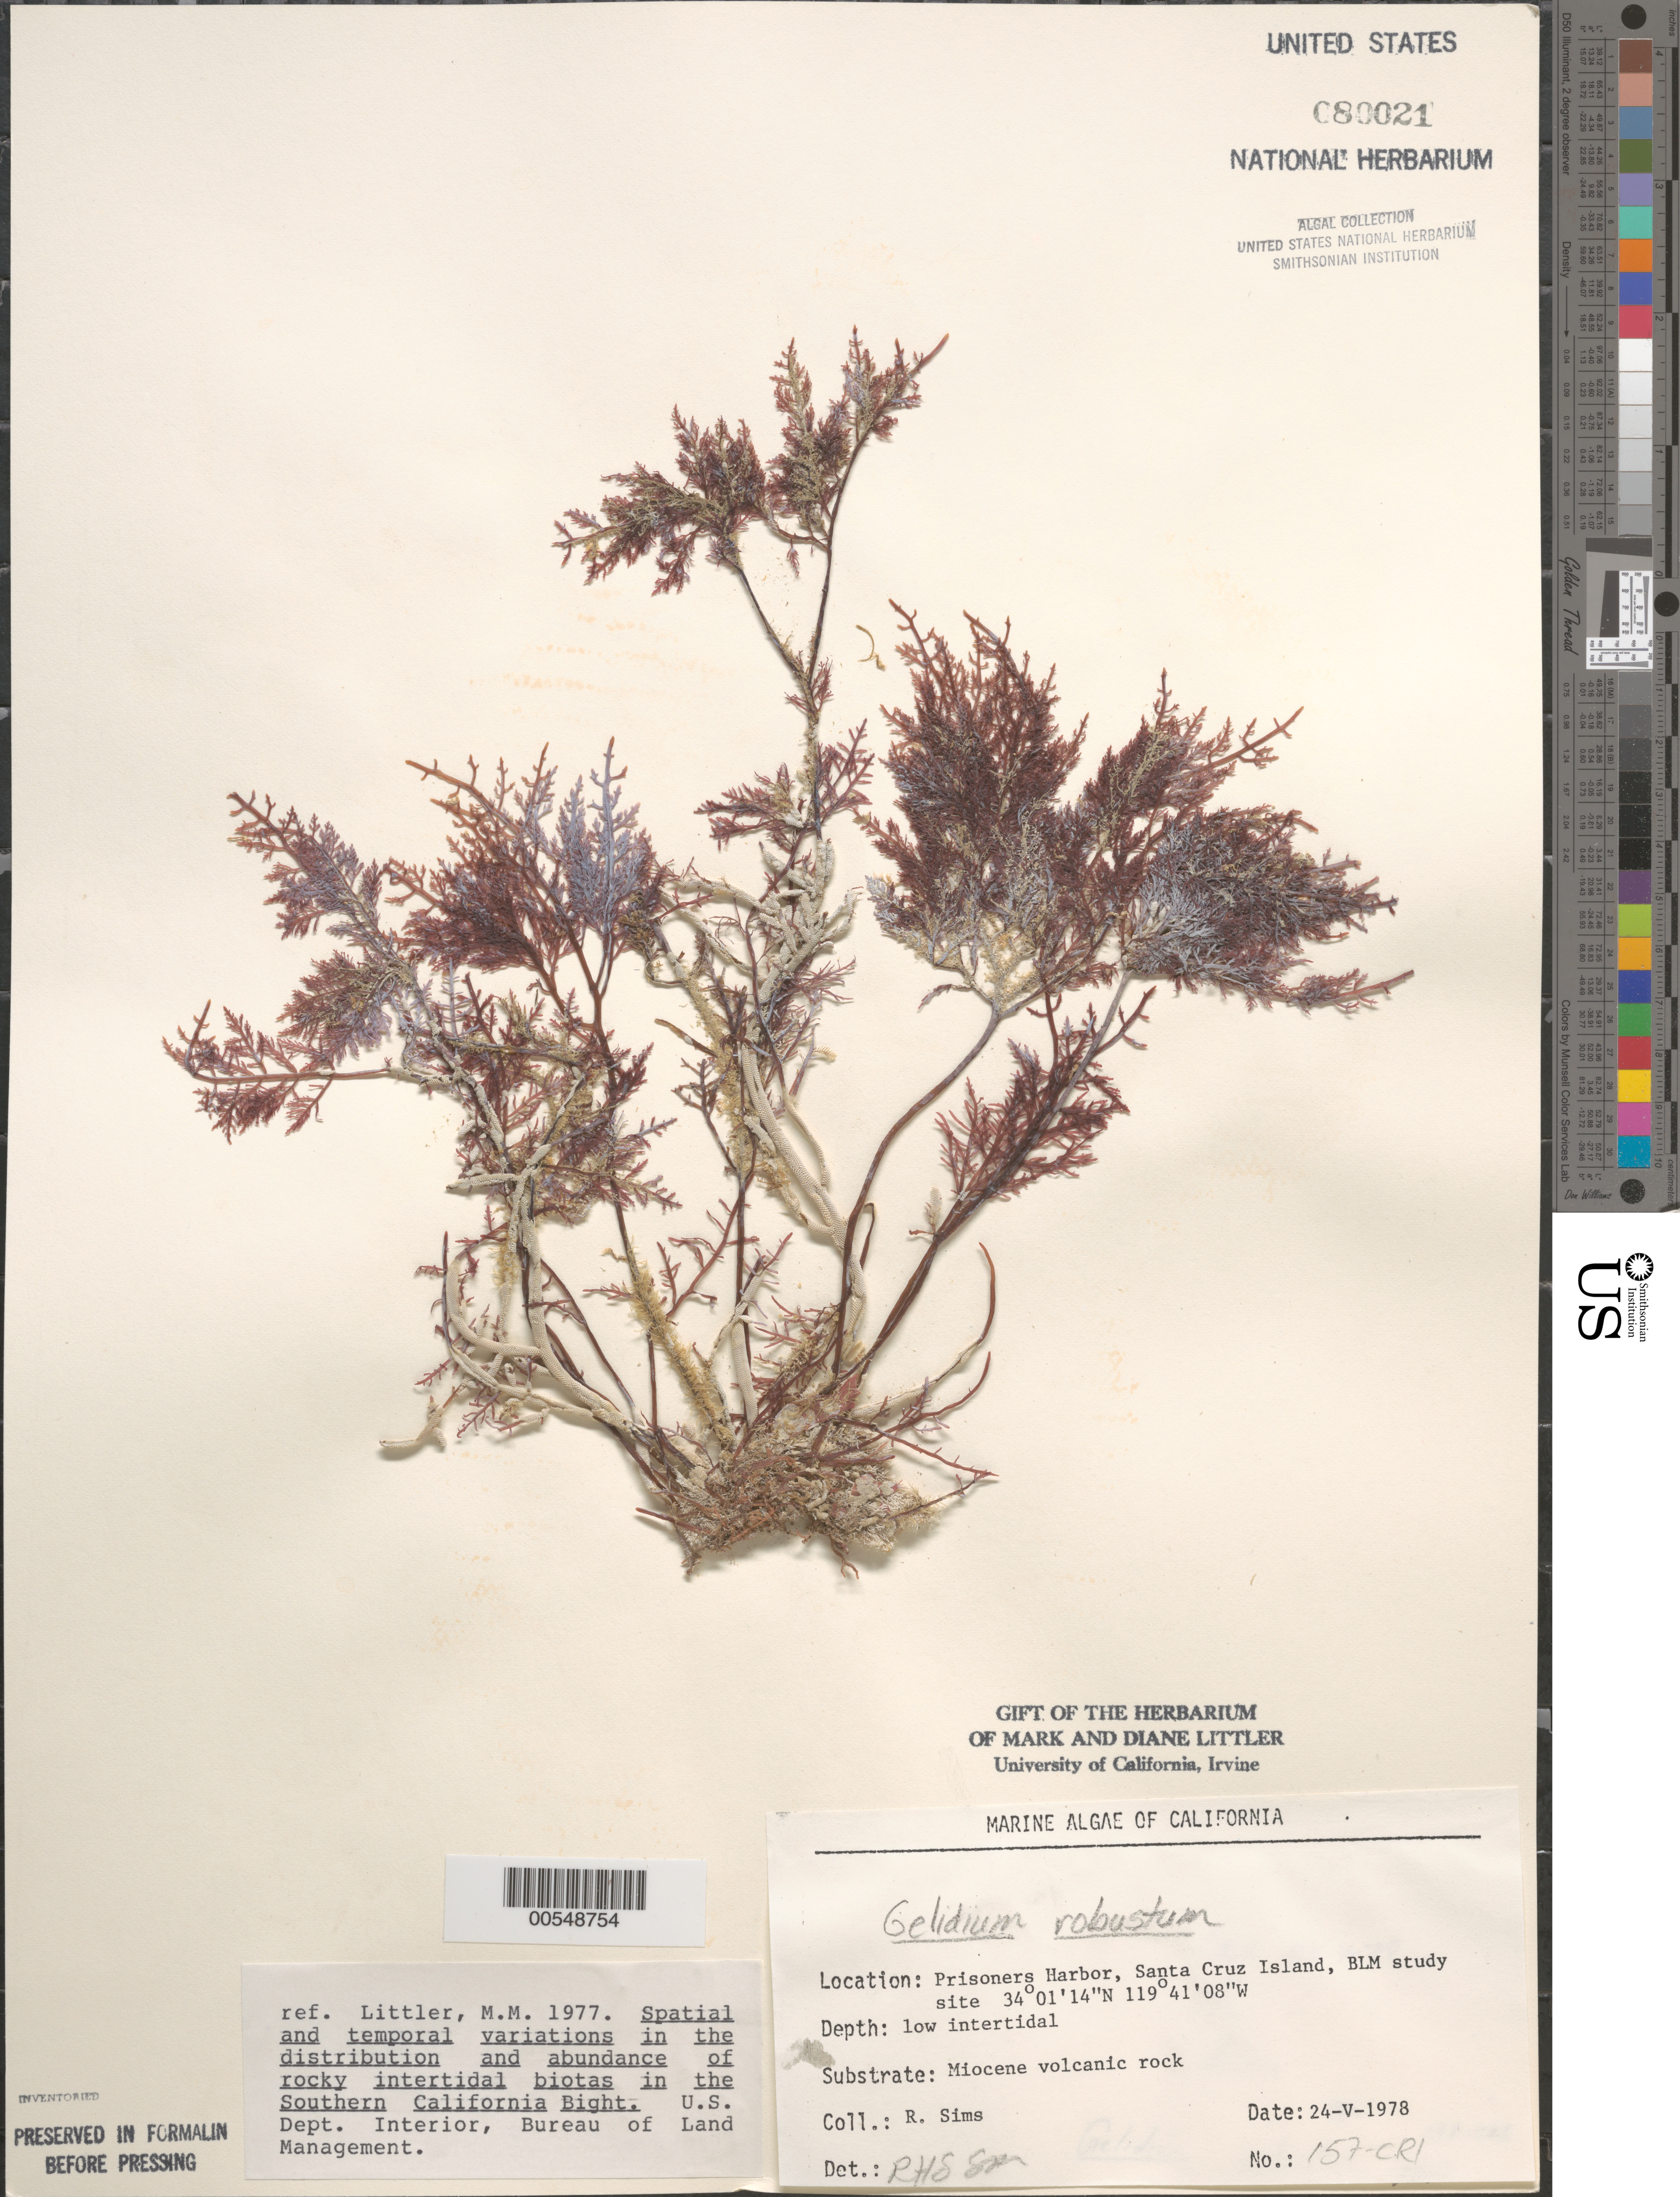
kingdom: Plantae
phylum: Rhodophyta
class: Florideophyceae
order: Gelidiales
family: Gelidiaceae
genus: Gelidium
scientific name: Gelidium robustum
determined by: Sims, Robert H.; Murray, S. N.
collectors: R. H. Sims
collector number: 157-cri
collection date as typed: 24 May 1978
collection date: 1978-05-24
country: United States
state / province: California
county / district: Santa Barbara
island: Santa Cruz Island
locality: Prisoners Harbor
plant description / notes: BLM-SOCALBIGHT Rocky Intertidal Survey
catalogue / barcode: US 80021